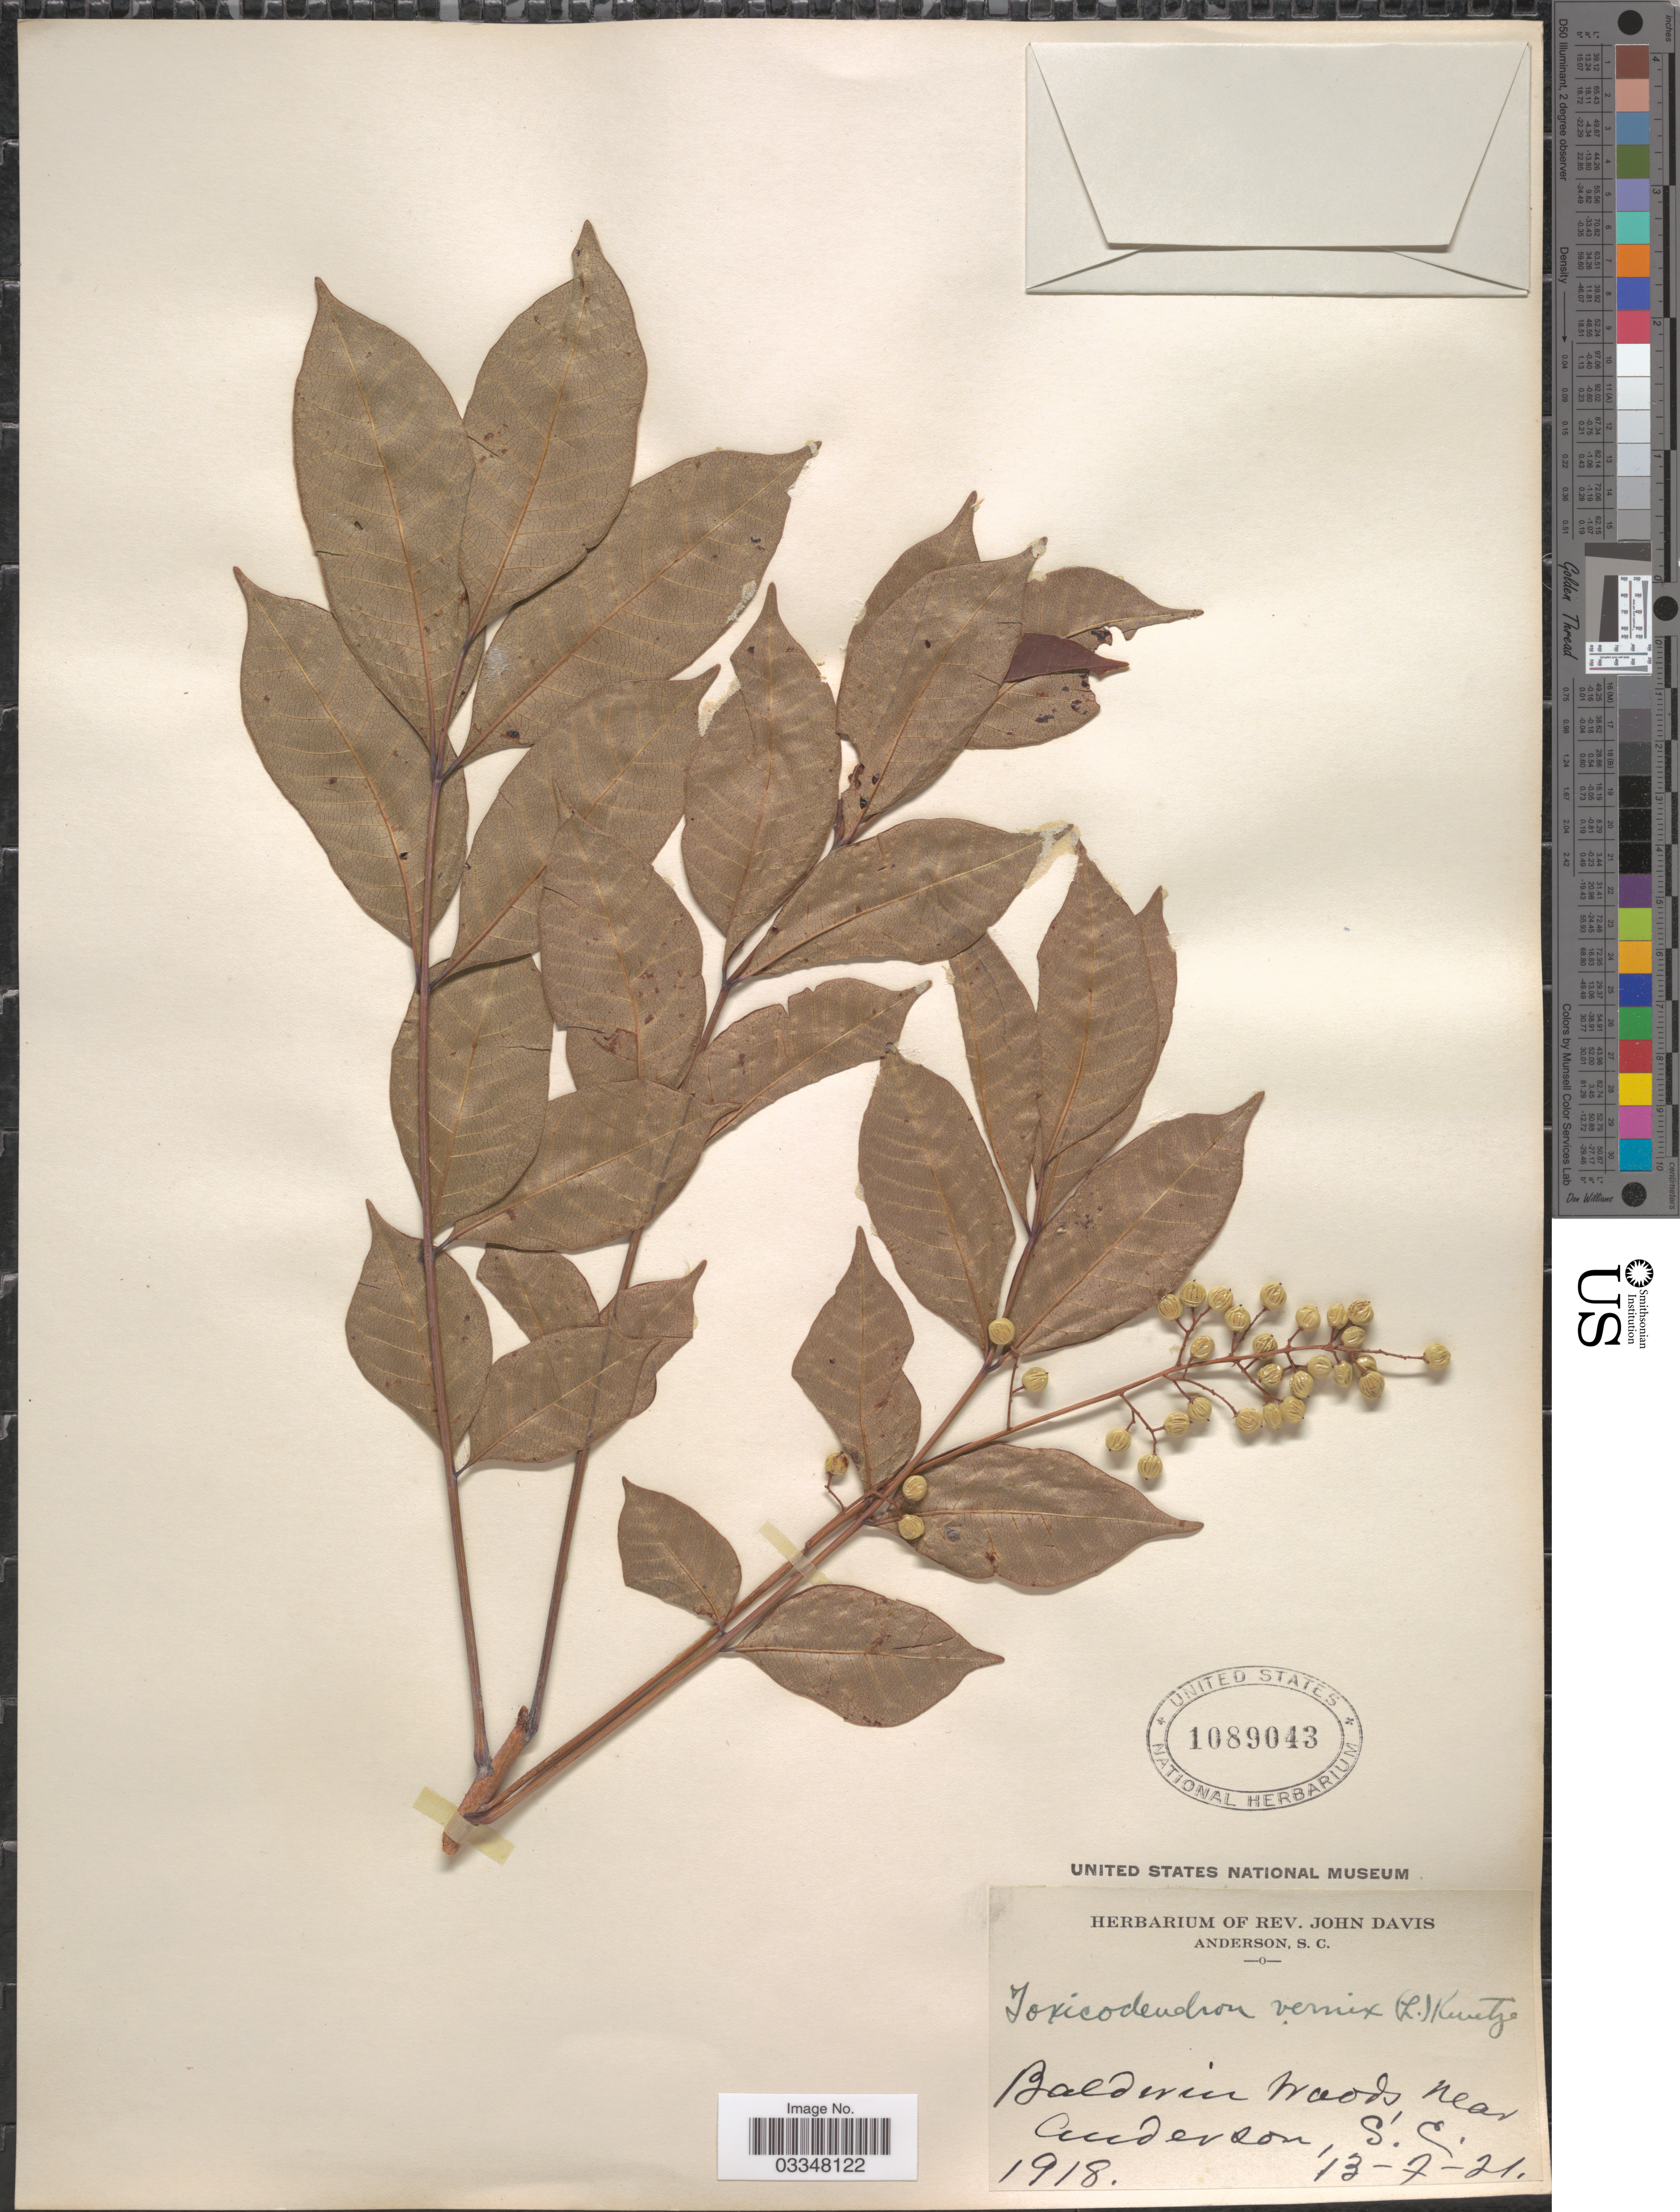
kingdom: Plantae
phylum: Tracheophyta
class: Magnoliopsida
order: Sapindales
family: Anacardiaceae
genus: Toxicodendron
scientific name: Toxicodendron vernix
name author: (L.) Kuntze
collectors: ex herb. Rev. John Davis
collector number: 1918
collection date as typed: Transcribed d/m/y: 13/7/21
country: United States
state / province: South Carolina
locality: Baldwin woods, near Anderson.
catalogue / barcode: US 1089043